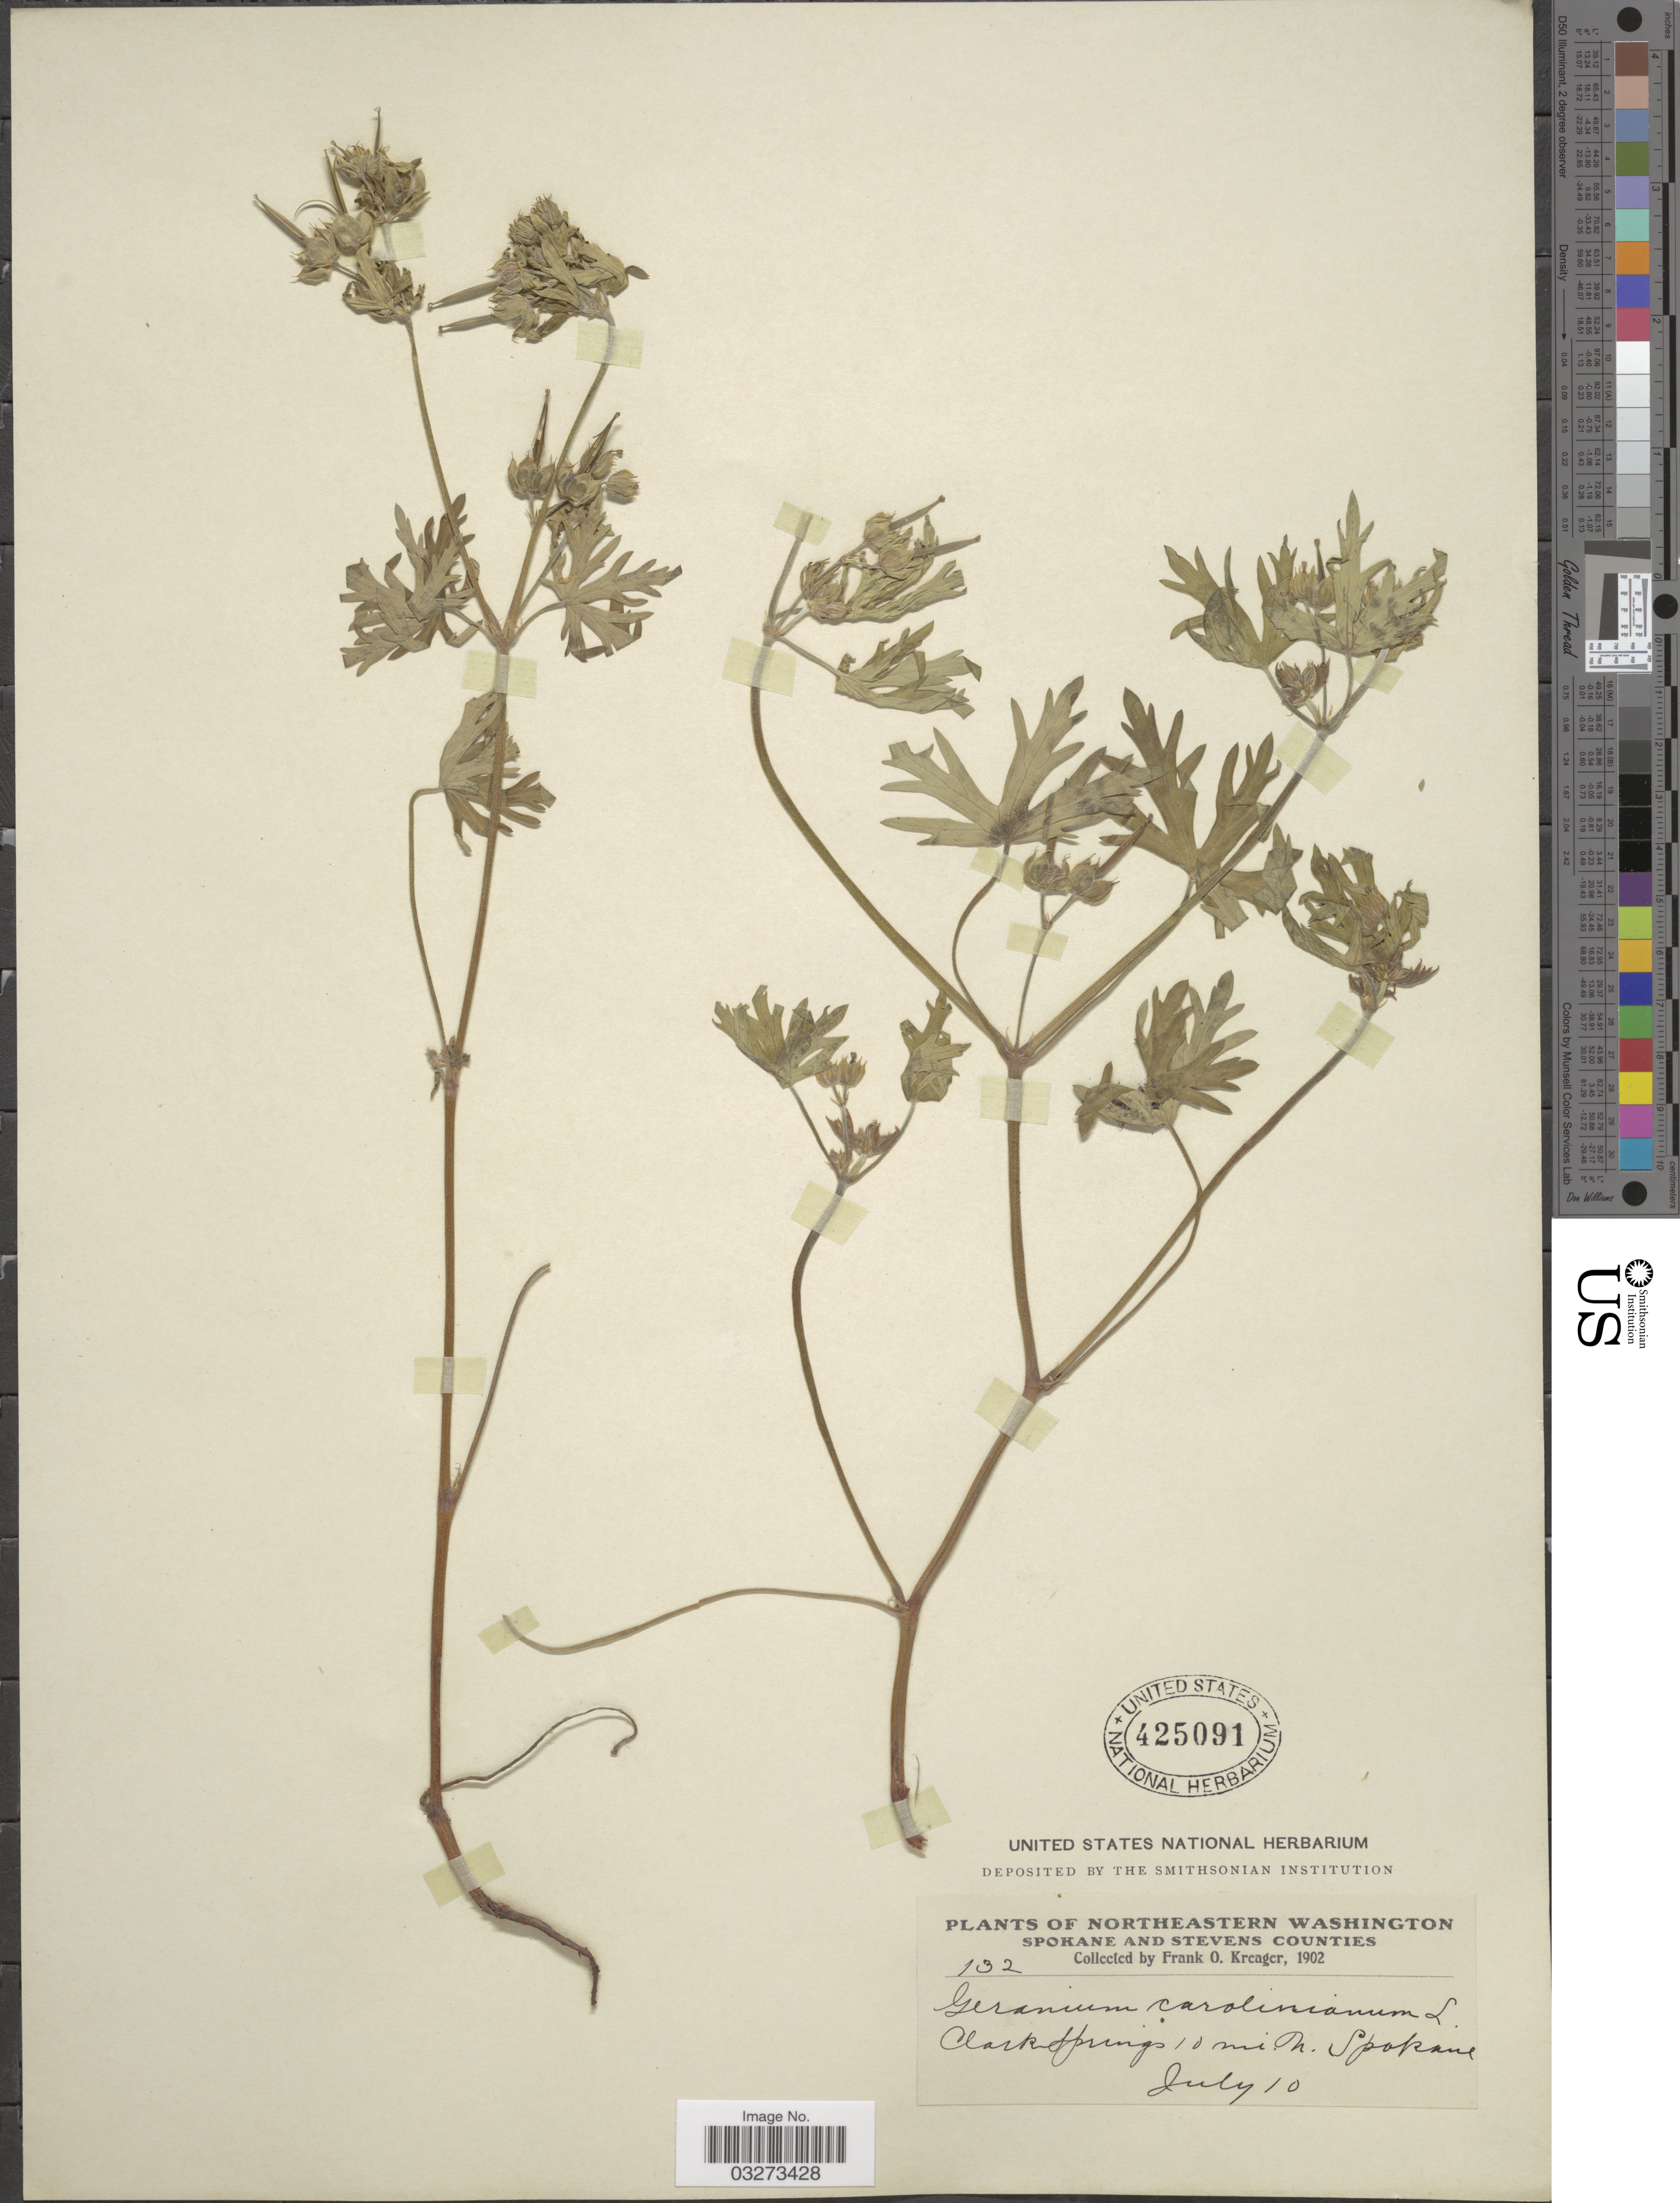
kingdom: Plantae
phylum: Tracheophyta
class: Magnoliopsida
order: Geraniales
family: Geraniaceae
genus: Geranium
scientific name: Geranium carolinianum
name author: L.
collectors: F. Kreager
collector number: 132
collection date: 1902-07-10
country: United States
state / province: Washington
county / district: Spokane / Stevens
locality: Northeastern Washington, Spokane and Stevens Counties, Clark Springs 10 mi. N. Spokane.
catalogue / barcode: US 425091